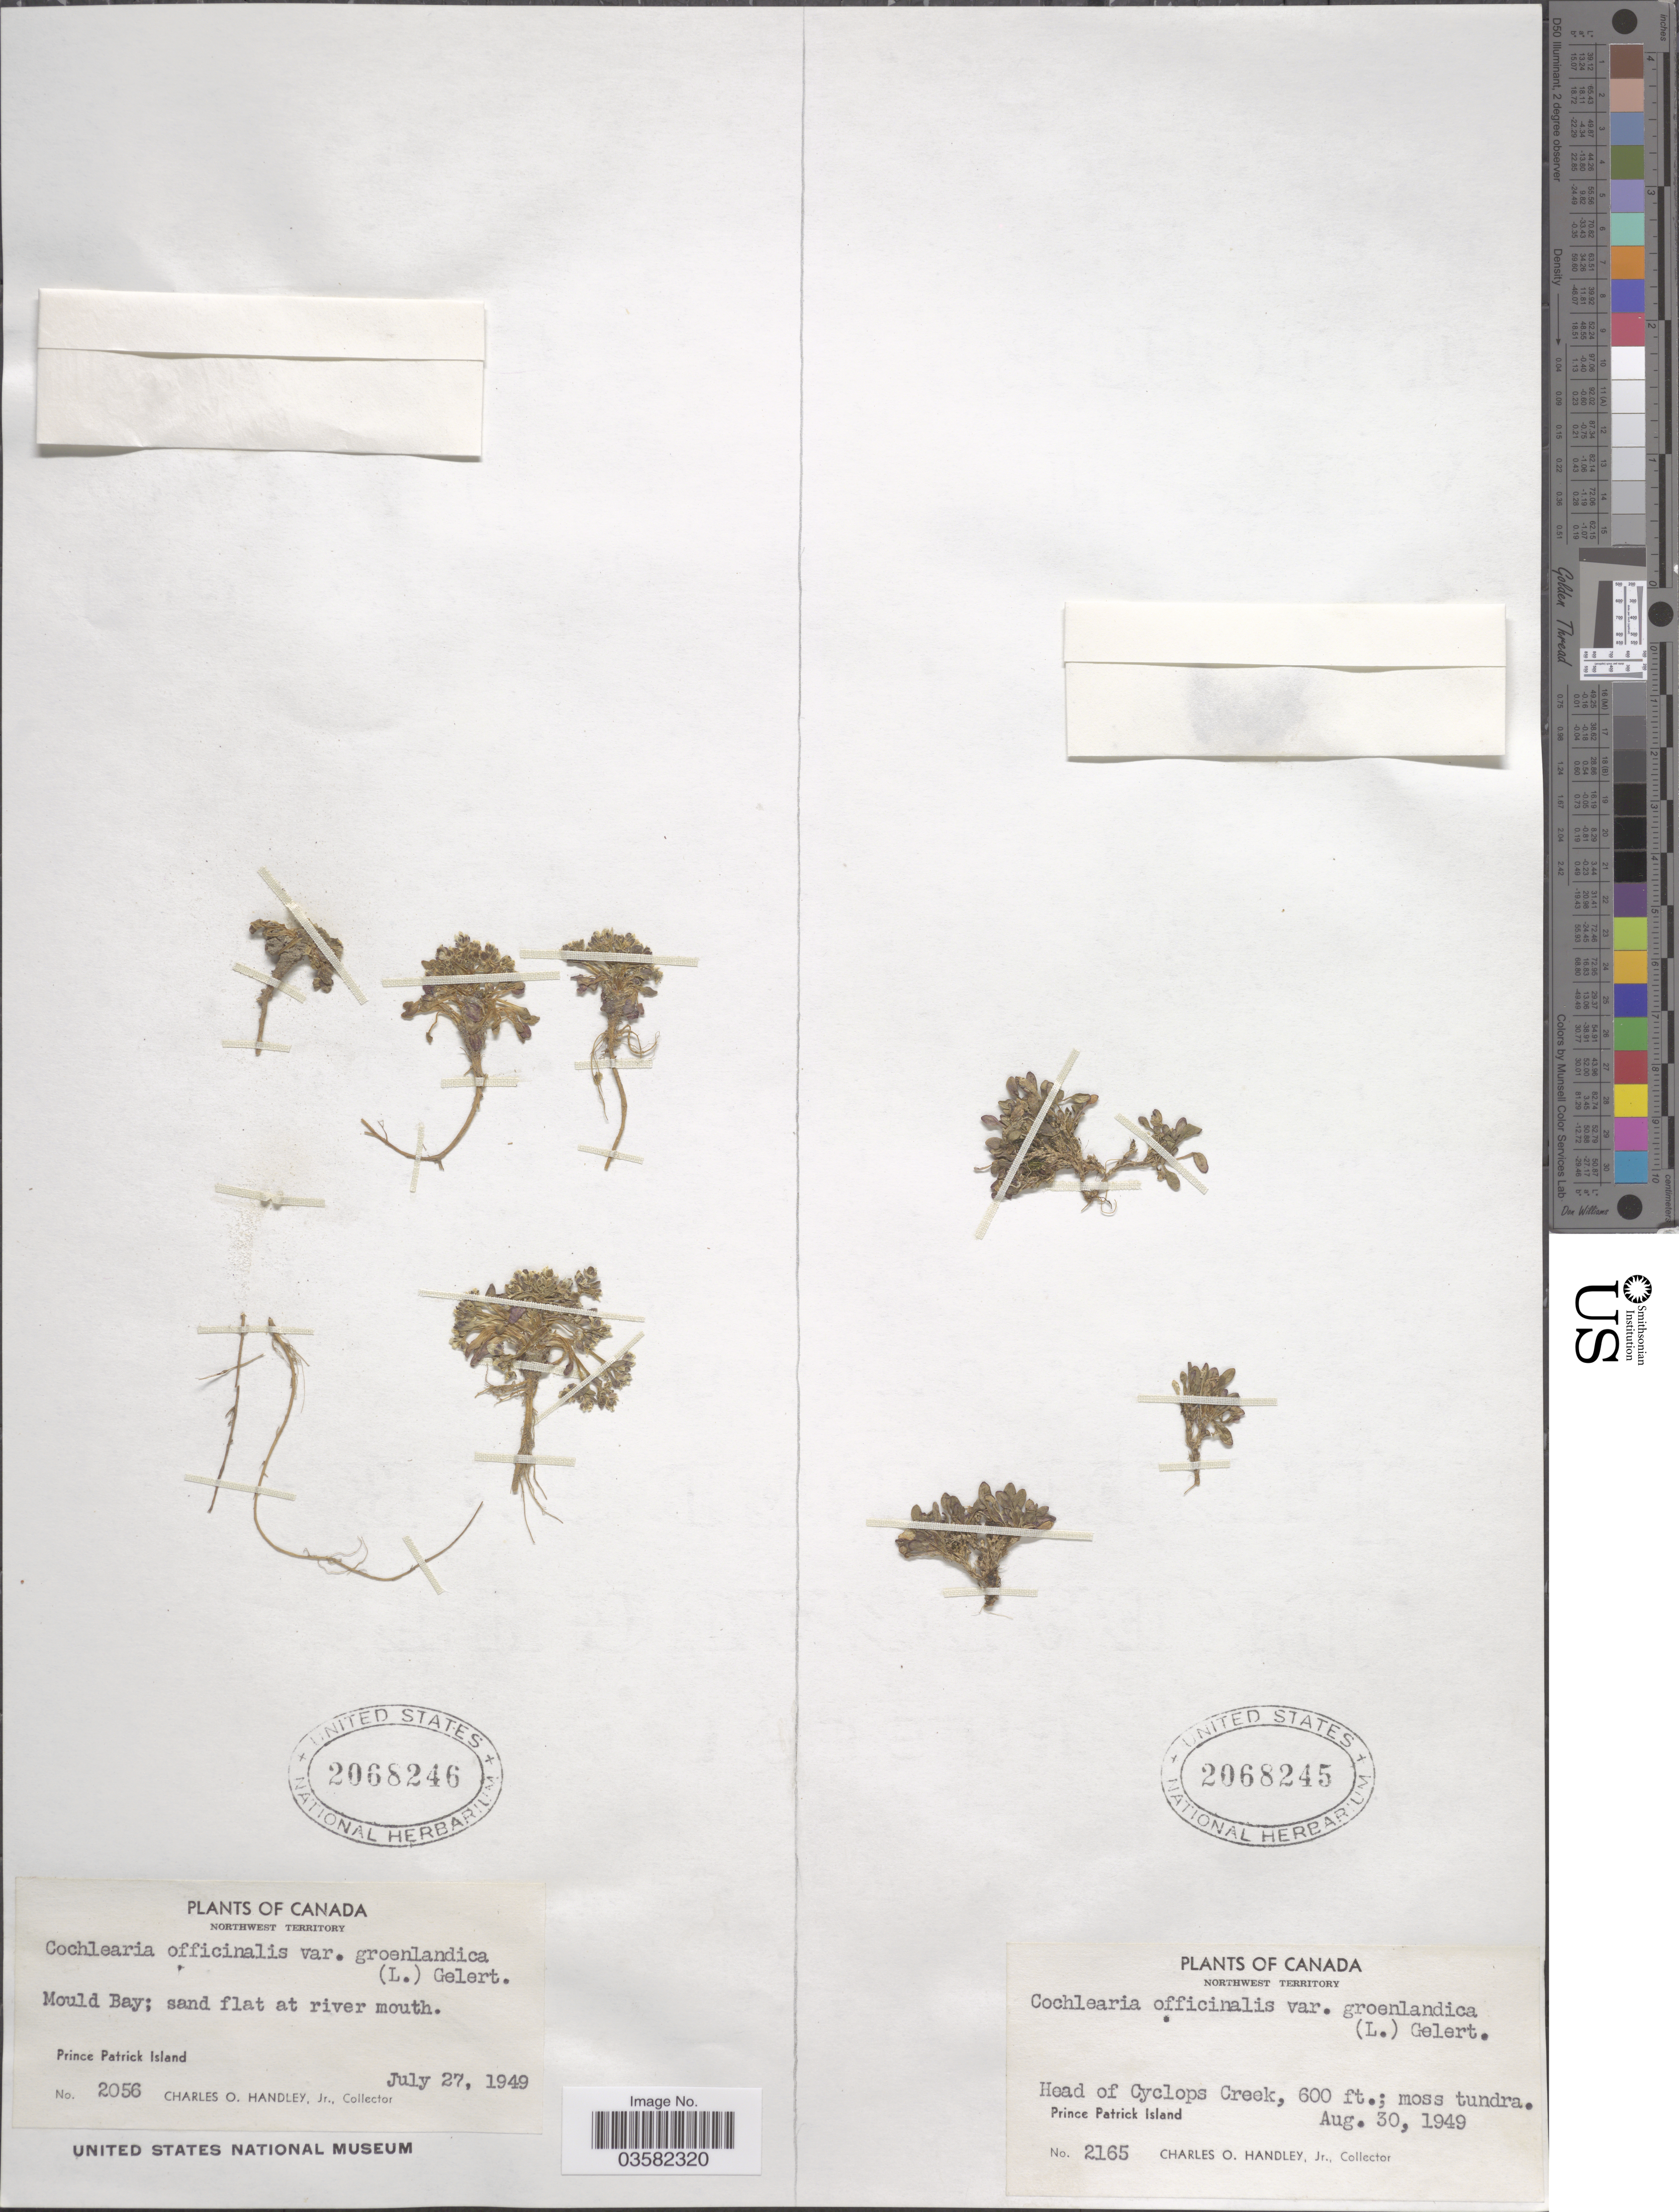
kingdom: Plantae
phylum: Tracheophyta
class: Magnoliopsida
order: Brassicales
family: Brassicaceae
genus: Cochlearia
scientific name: Cochlearia officinalis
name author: L.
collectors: C. Handley Jr.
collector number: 2056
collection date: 1949-07-27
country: Canada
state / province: Northwest Territories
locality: Northwest Territory. Mould Bay; sand flat at river mouth. Prince Patrick Island.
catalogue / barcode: US 2068246-2